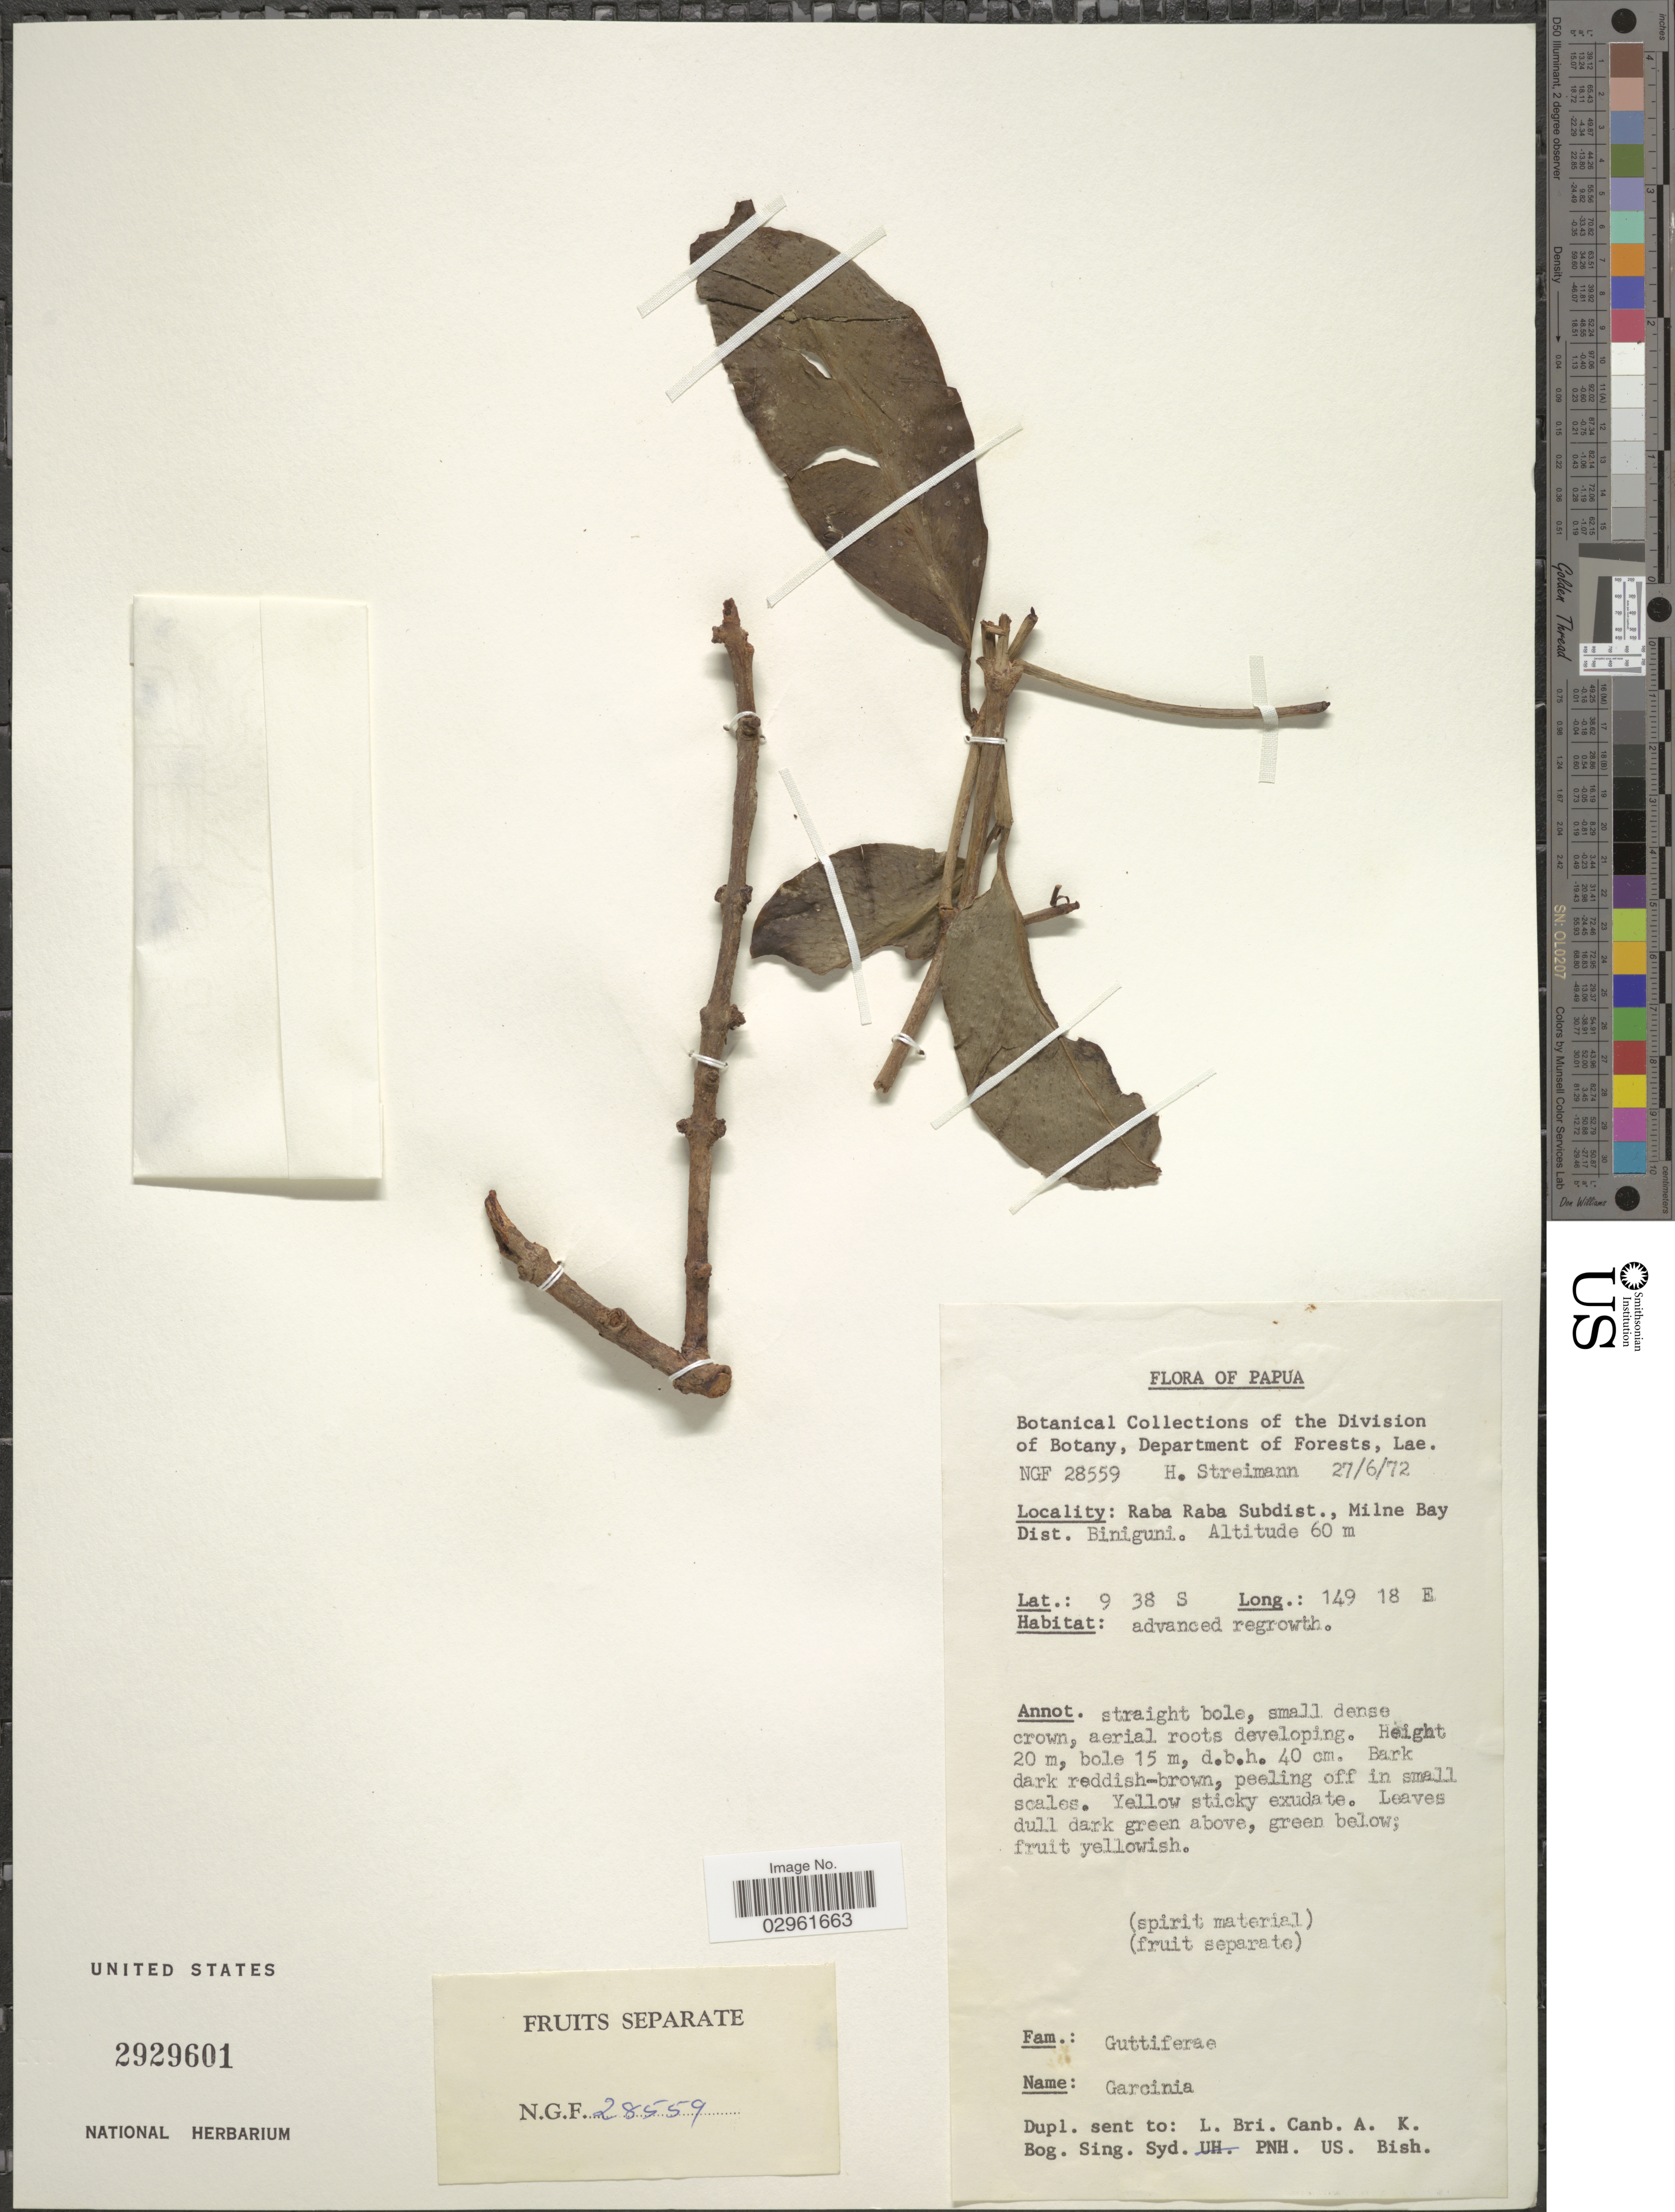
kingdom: Plantae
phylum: Tracheophyta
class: Magnoliopsida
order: Malpighiales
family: Clusiaceae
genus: Garcinia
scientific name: Garcinia sp.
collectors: H. Streimann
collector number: NGF28559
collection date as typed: Transcribed d/m/y: 27/6/72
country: Papua New Guinea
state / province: Milne Bay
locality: Raba Raba Subdist., Milne Bay Dist. Biniguni.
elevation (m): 60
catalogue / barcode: US 2929601